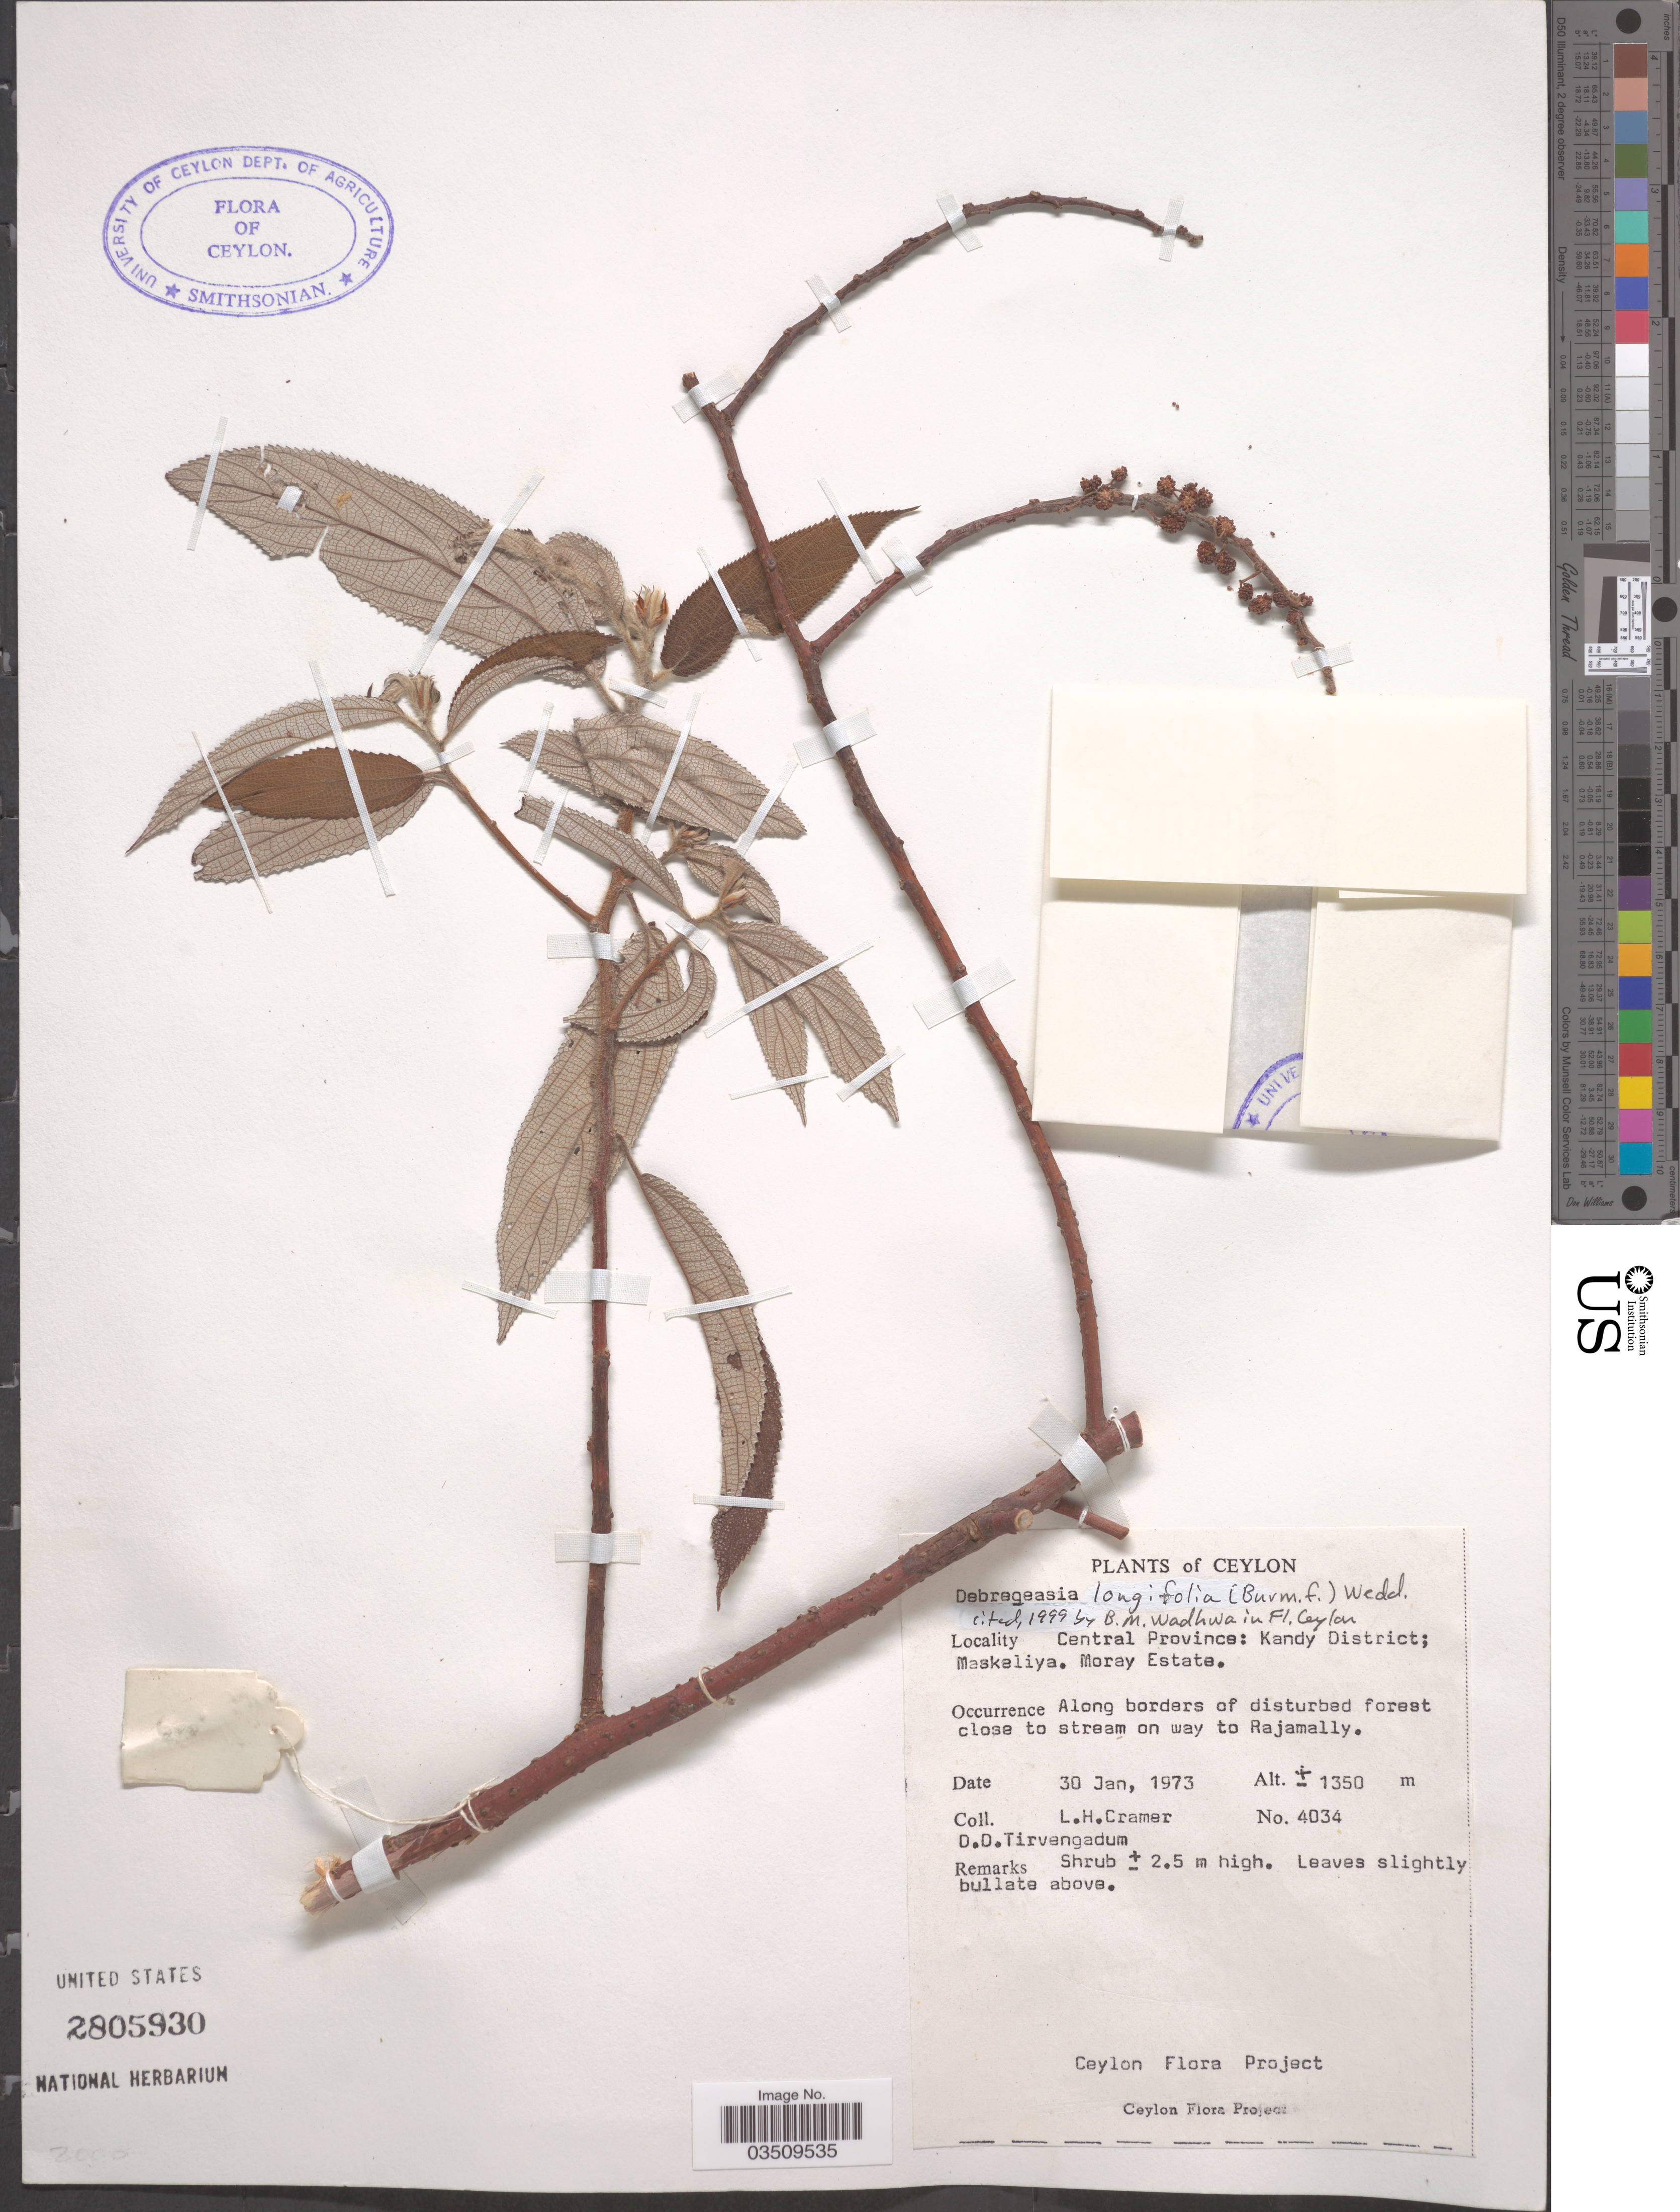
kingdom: Plantae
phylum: Tracheophyta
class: Magnoliopsida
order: Rosales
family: Urticaceae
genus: Debregeasia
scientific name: Debregeasia longifolia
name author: (Burm. f.) Wedd.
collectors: L. H. Cramer & D. Tirvengadum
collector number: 4034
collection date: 1973-01-30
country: Sri Lanka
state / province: Central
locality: Ceylon. Kandy District; Maskaliya. Moray Estate.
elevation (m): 1350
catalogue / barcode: US 2805930